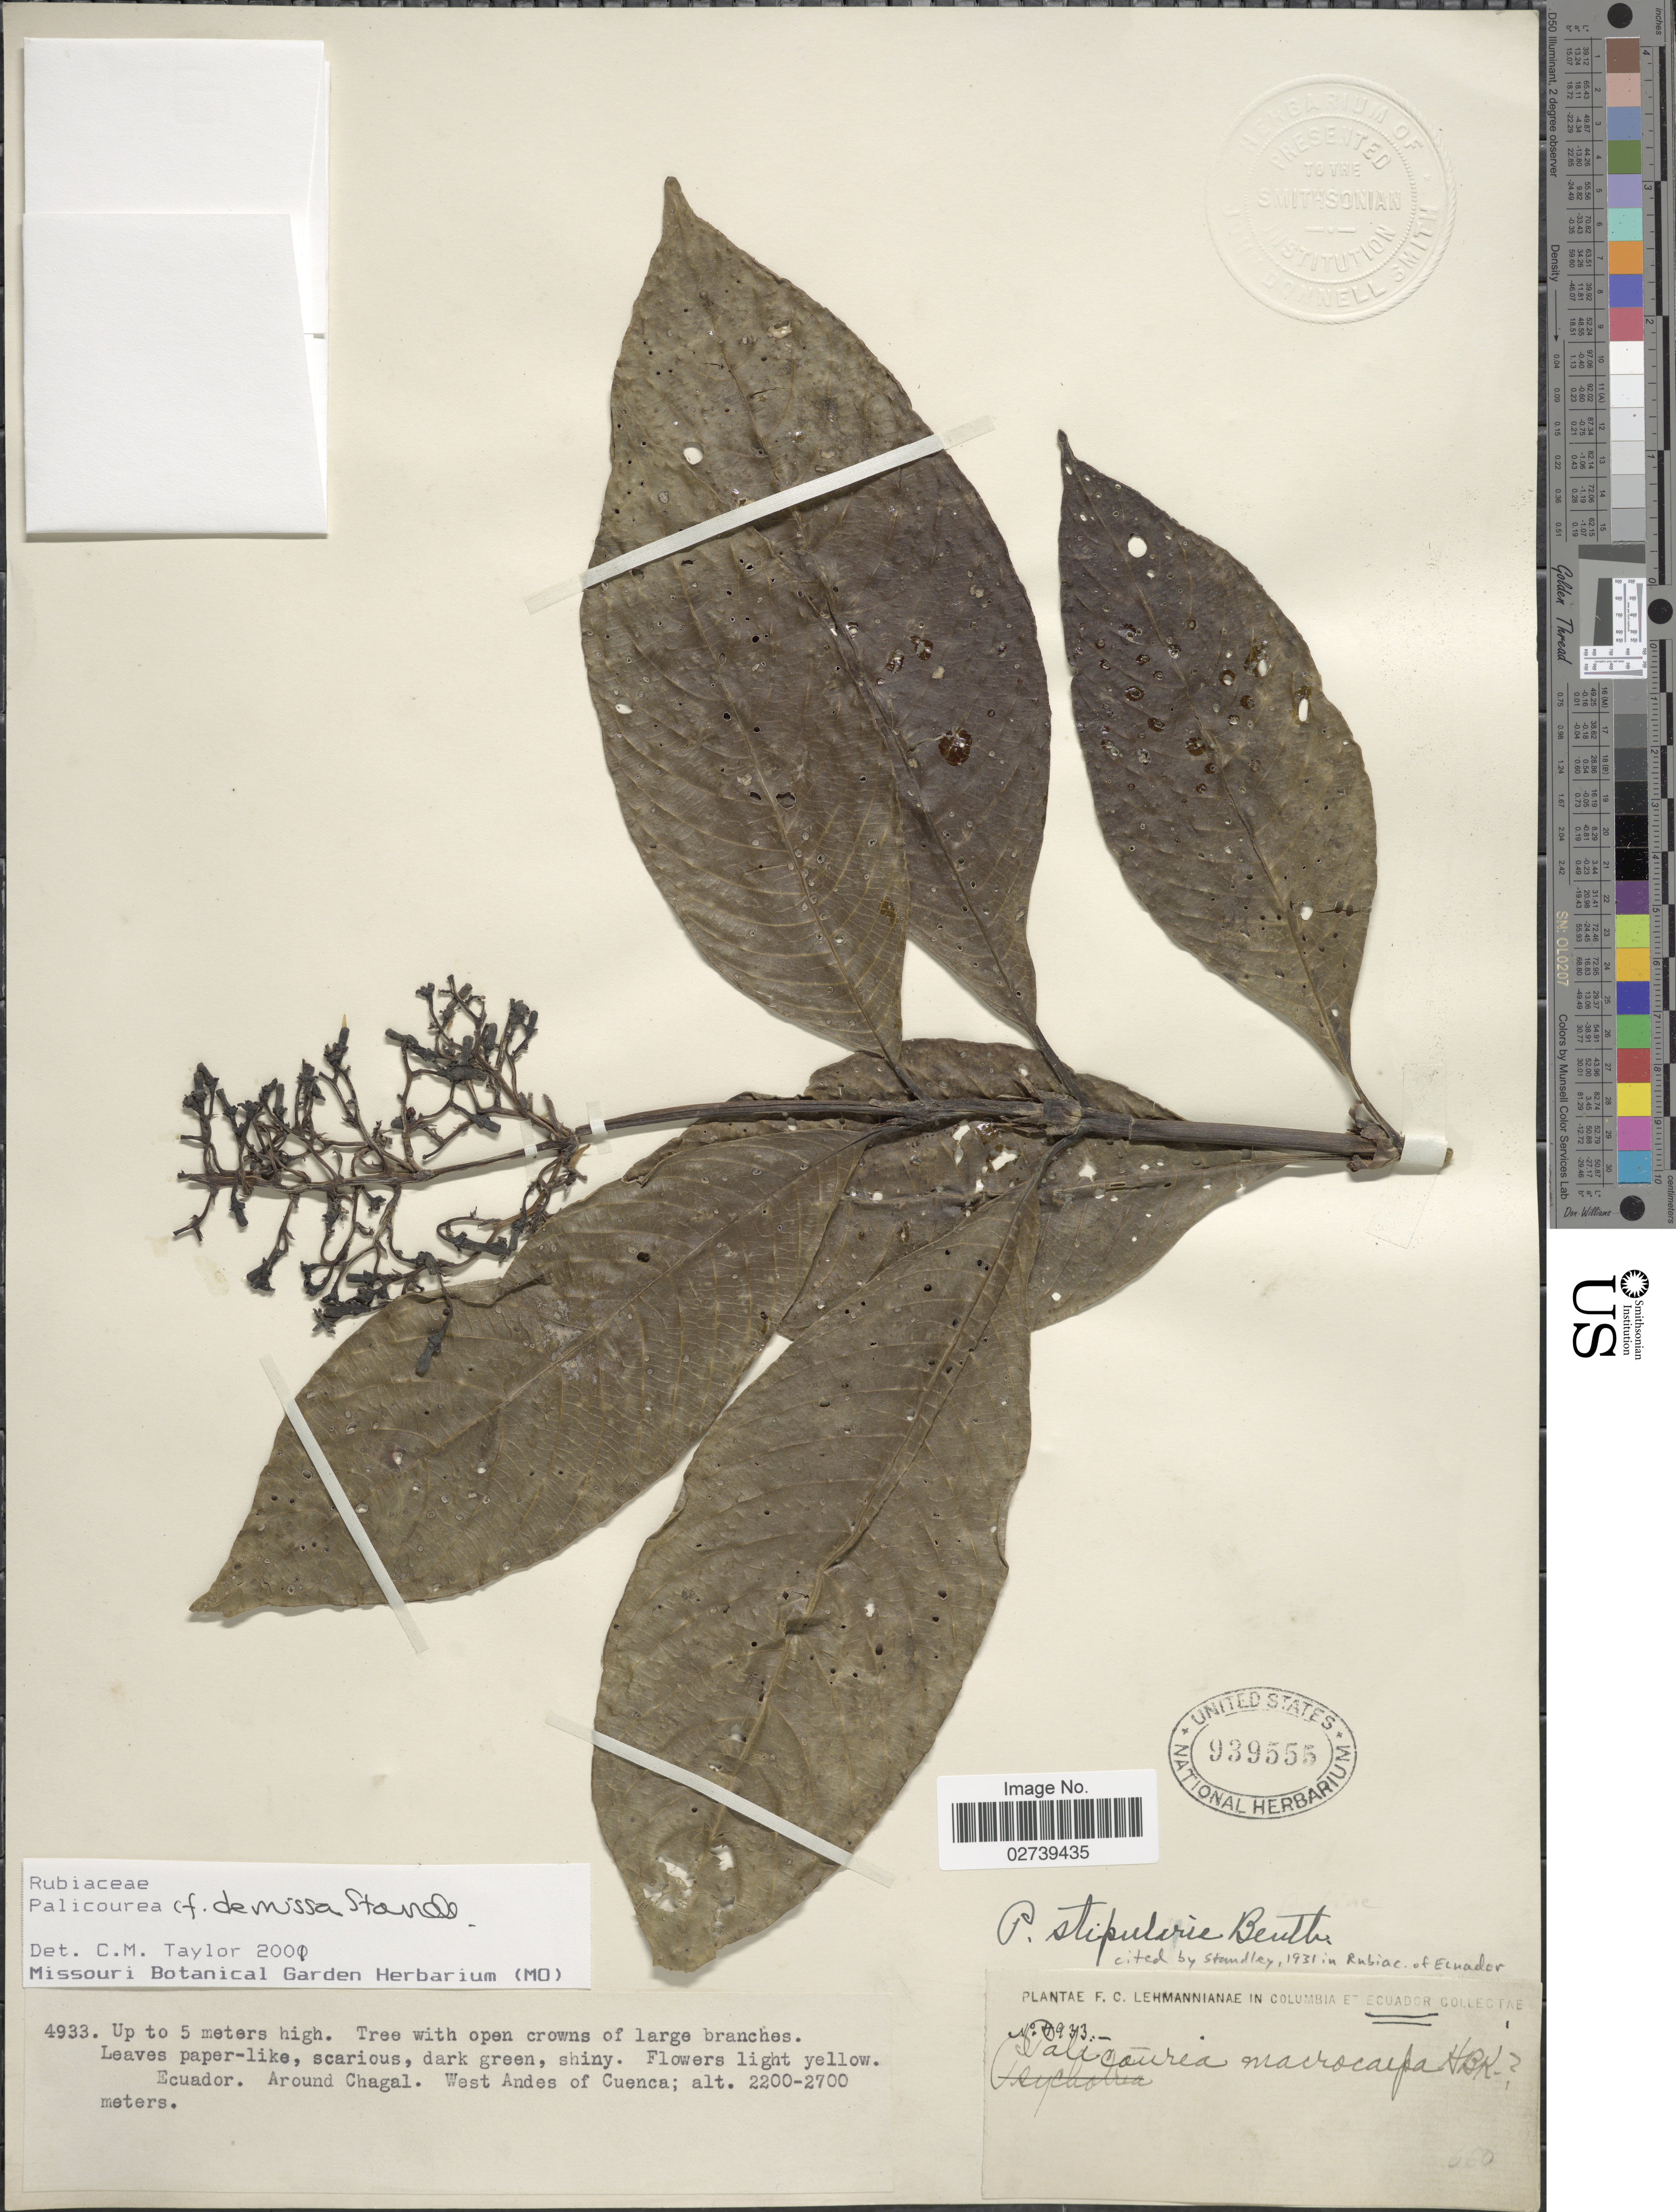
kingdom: Plantae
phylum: Tracheophyta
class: Magnoliopsida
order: Gentianales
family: Rubiaceae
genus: Palicourea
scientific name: Palicourea demissa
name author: Standl.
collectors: F. C. Lehmann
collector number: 4933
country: Ecuador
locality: Around Chagal, West Andes of Cuenca.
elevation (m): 2200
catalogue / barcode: US 939555